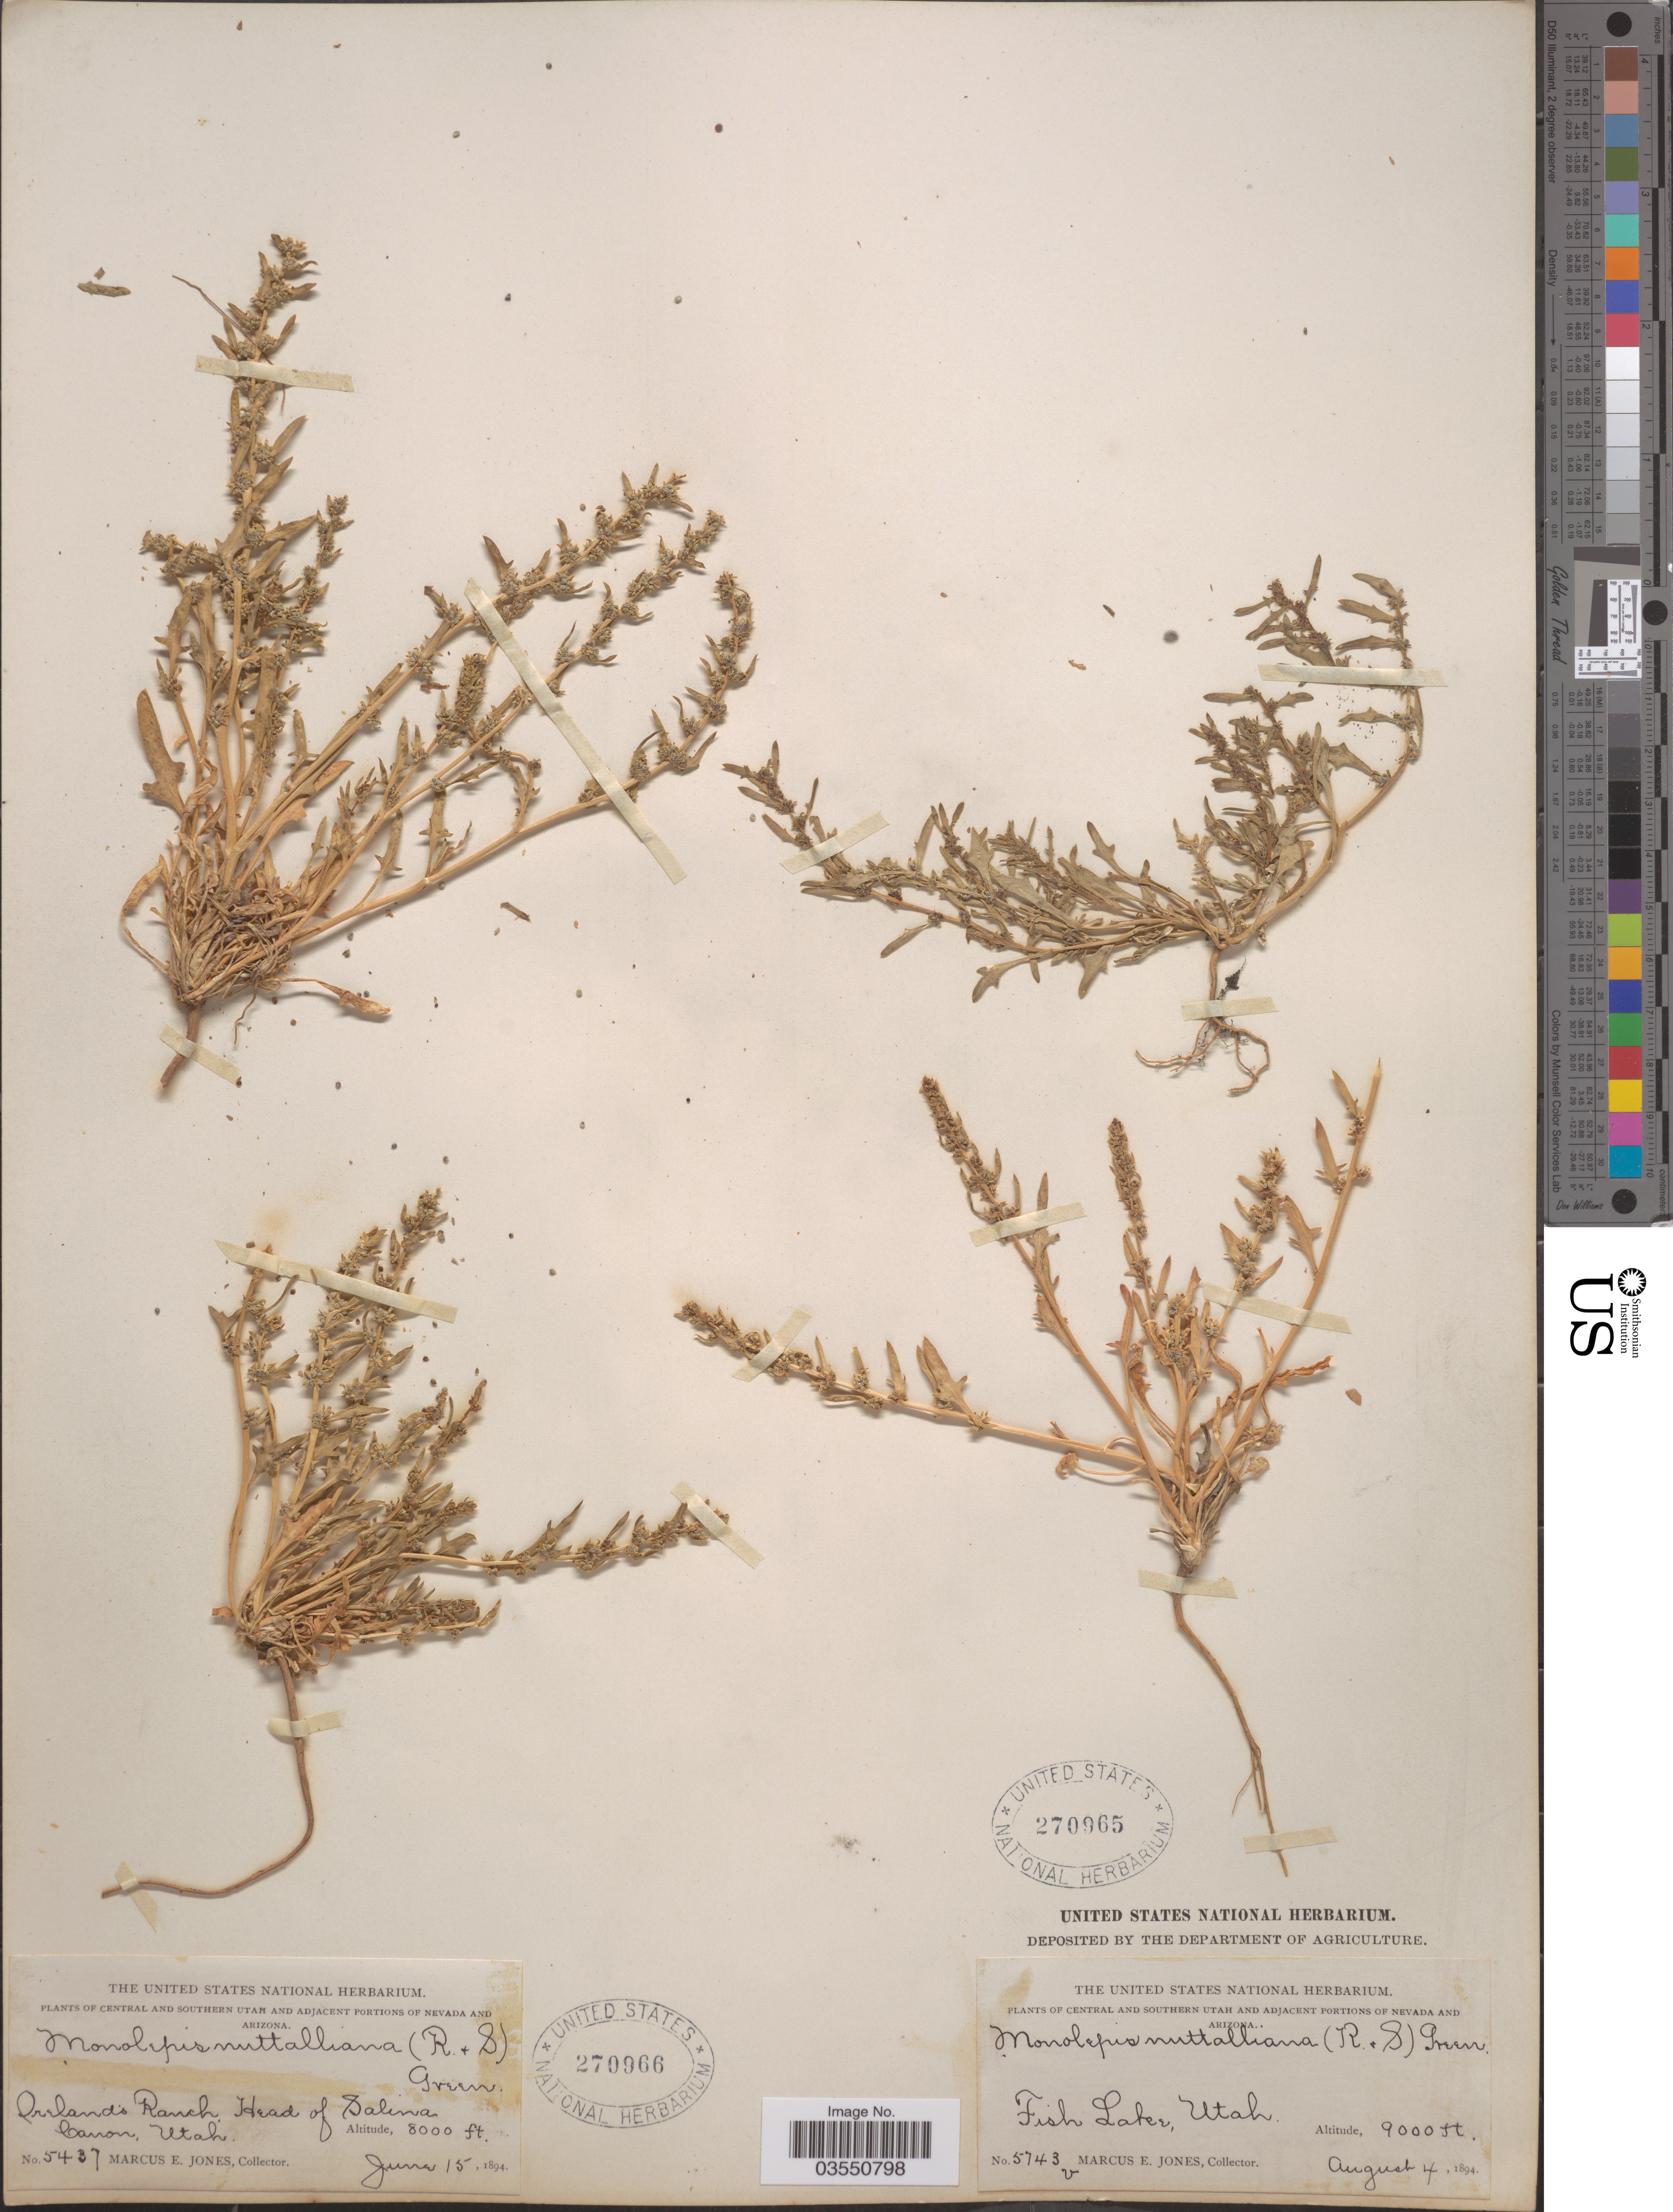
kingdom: Plantae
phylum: Tracheophyta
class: Magnoliopsida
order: Caryophyllales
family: Amaranthaceae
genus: Blitum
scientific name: Blitum nuttallianum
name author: Schult.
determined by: U.S. National Herbarium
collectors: M. E. Jones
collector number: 5437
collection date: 1894-06-15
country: United States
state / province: Utah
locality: Central and Southern Utah. Ireland's Ranch, Head of Salina Canon.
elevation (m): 2438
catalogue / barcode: US 270966